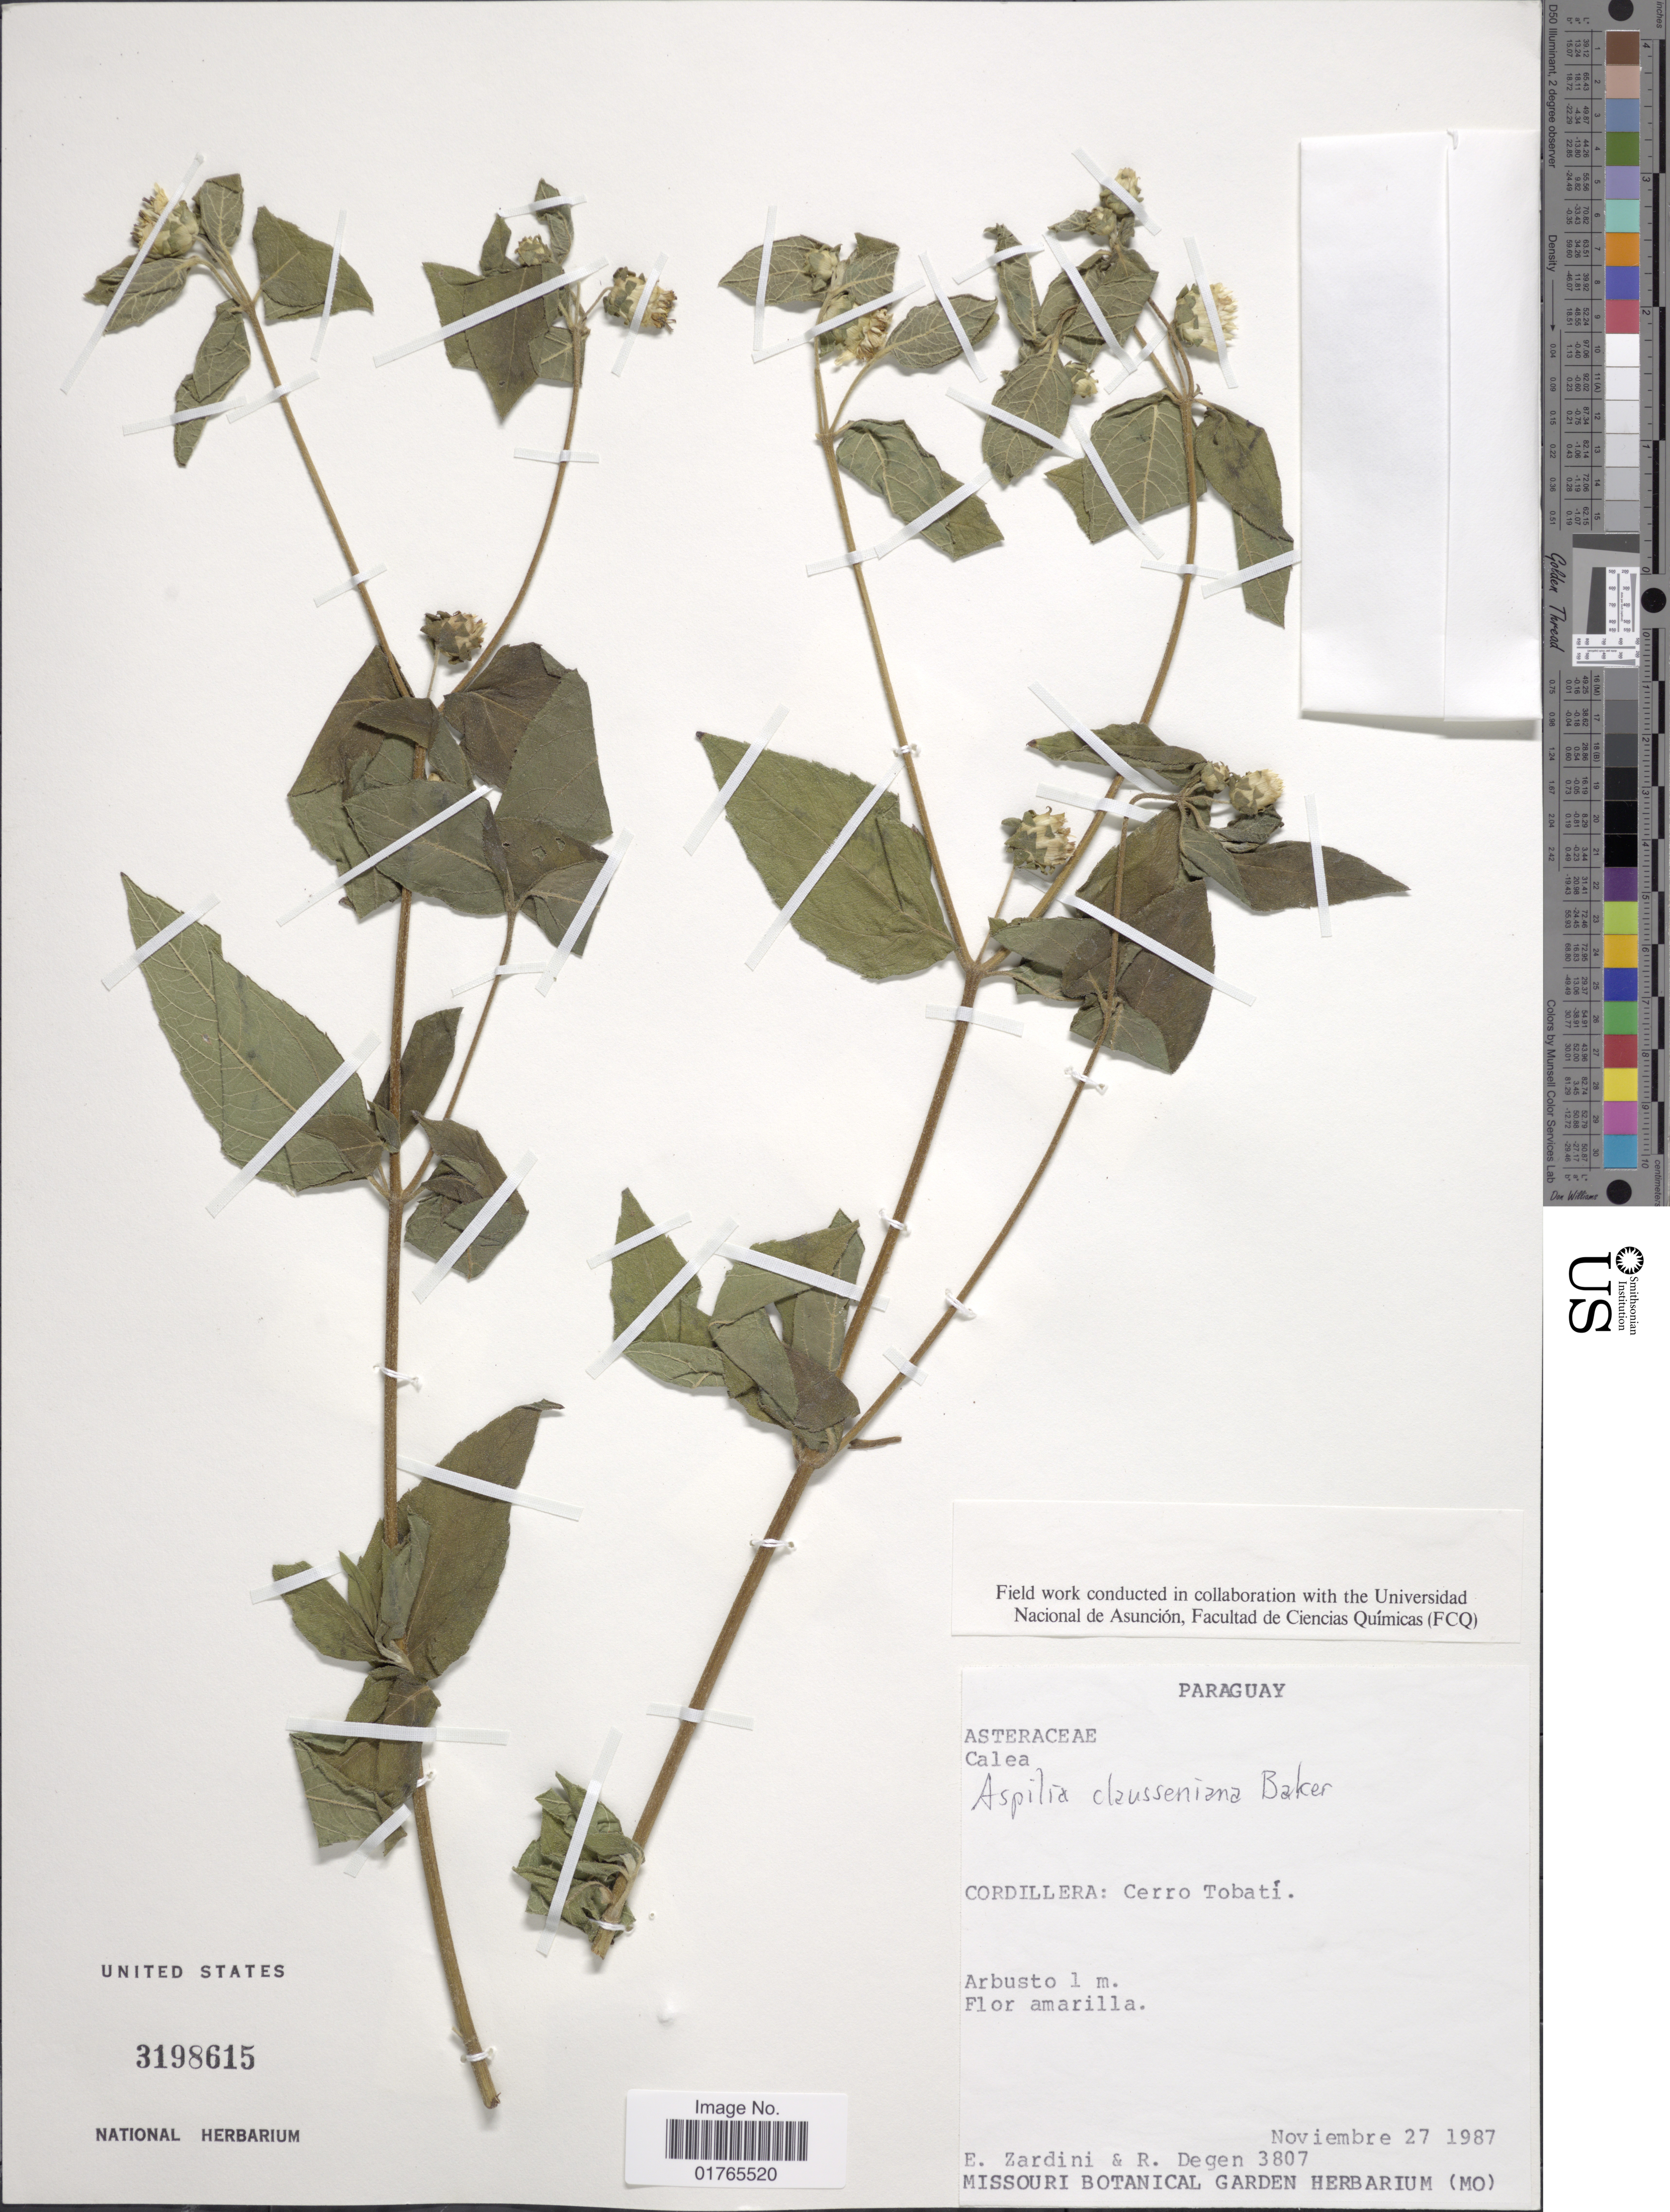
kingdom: Plantae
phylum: Tracheophyta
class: Magnoliopsida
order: Asterales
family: Asteraceae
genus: Aspilia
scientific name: Aspilia clausseniana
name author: Baker in Mart.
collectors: E. M. Zardini & R. Degen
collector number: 3807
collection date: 1987-11-27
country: Paraguay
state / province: Cordillera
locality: Cerro Tobatí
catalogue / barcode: US 3198615